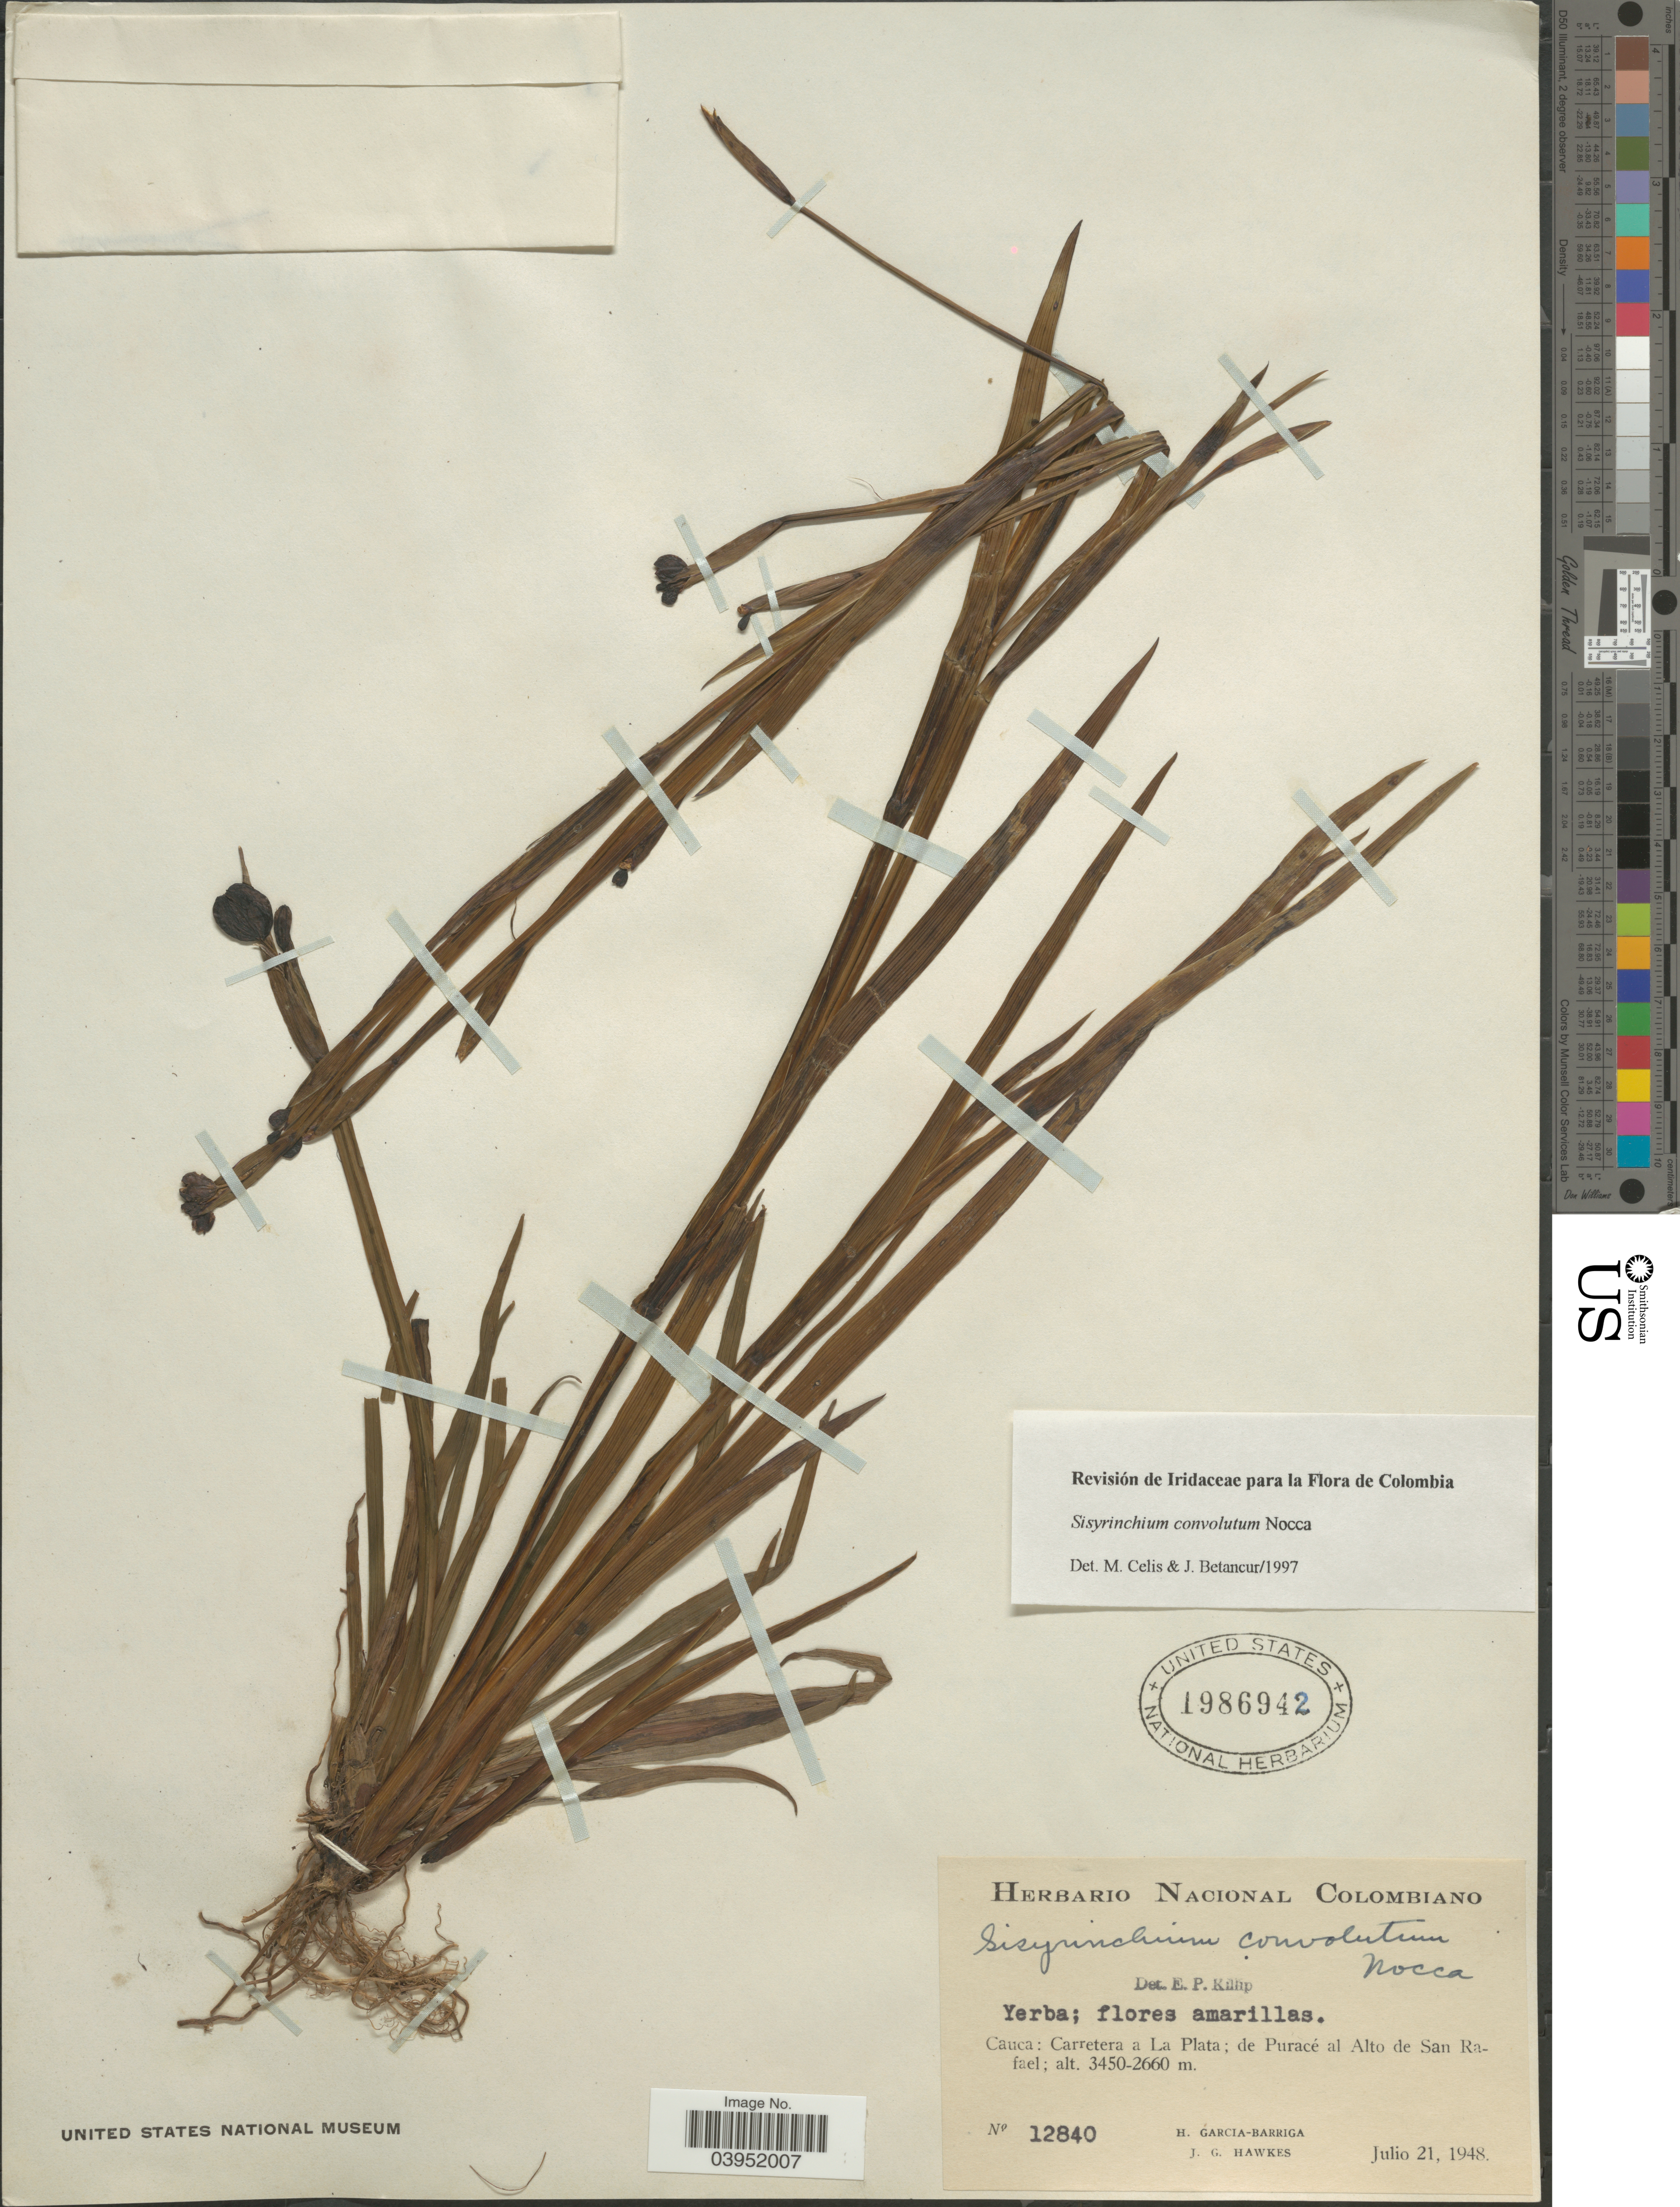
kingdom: Plantae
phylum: Tracheophyta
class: Liliopsida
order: Asparagales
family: Iridaceae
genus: Sisyrinchium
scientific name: Sisyrinchium convolutum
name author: Nocca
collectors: H. García Barriga & J. Hawkes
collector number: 12840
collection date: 1948-07-21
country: Colombia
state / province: Cauca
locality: Carretera a La Plata; de Puracé al Alto de San Rafael.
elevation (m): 2660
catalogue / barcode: US 1986942